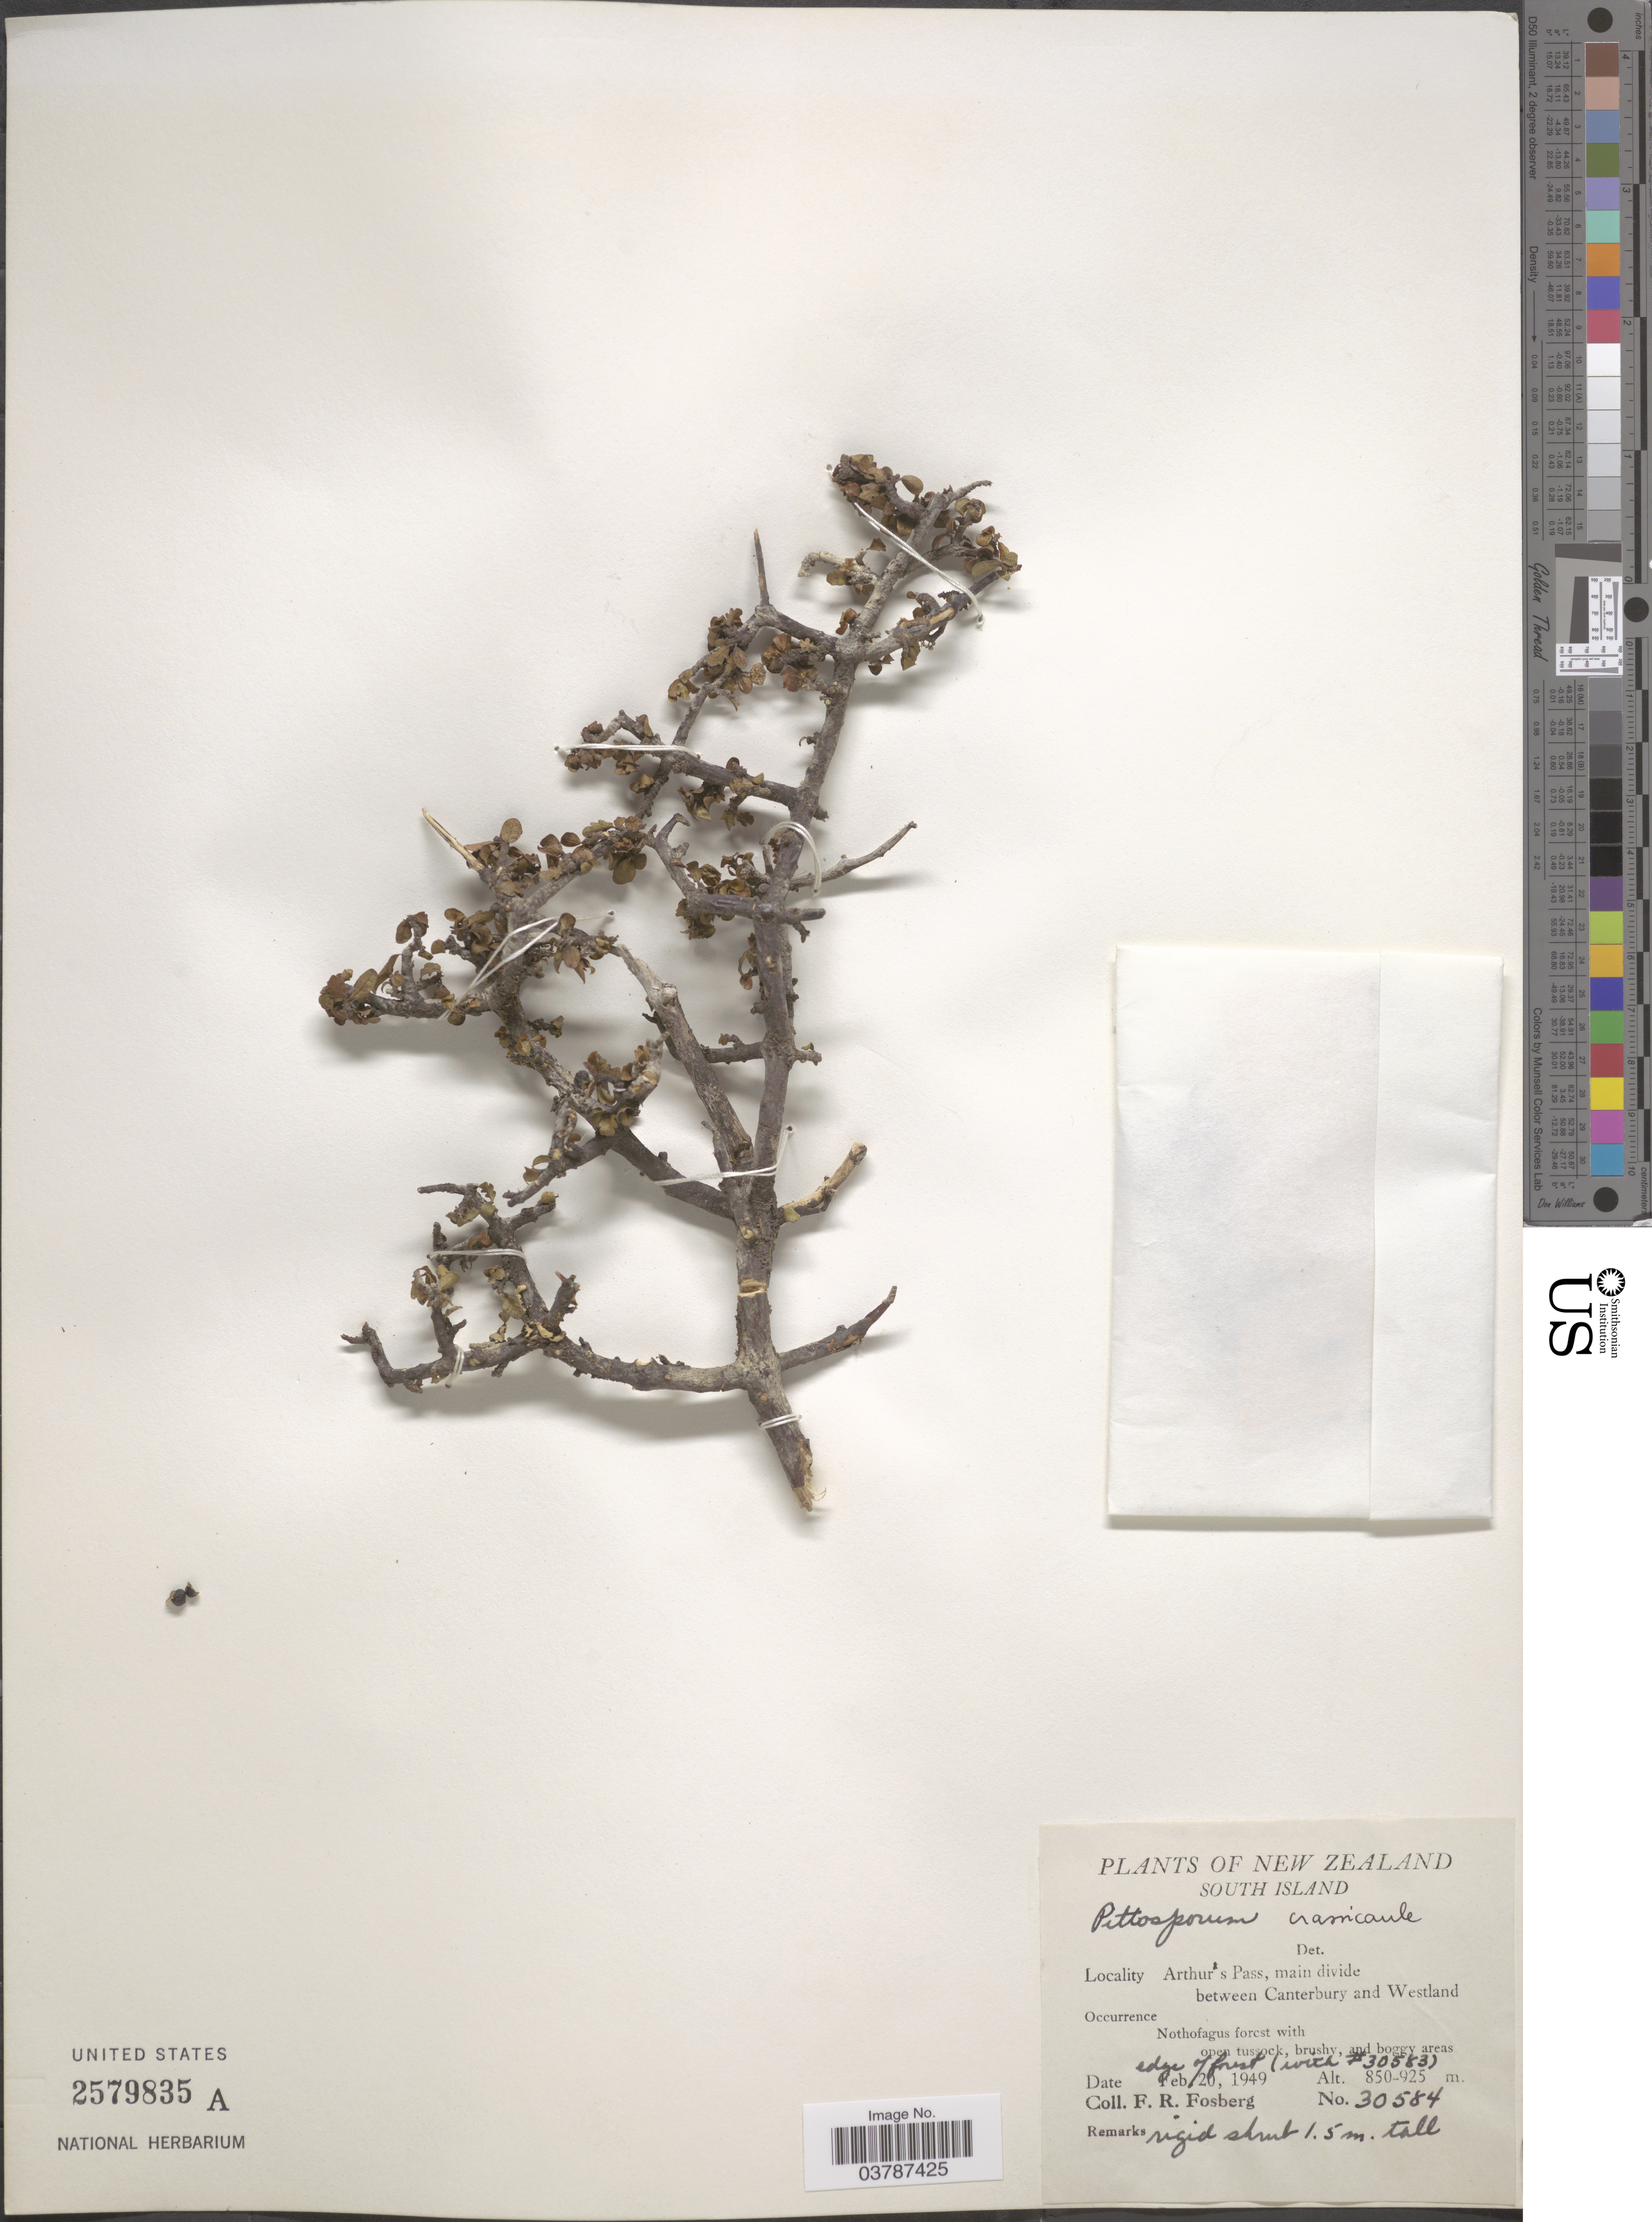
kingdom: Plantae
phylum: Tracheophyta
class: Magnoliopsida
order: Apiales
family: Pittosporaceae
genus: Pittosporum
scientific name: Pittosporum crassicaule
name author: Laing & Gourlay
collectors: F. R. Fosberg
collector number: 30584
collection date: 1949-02-20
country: New Zealand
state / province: Canterbury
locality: South Island. Arthur's Pass, main divide between Canterbury and Westland.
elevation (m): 850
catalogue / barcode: US 2579835A